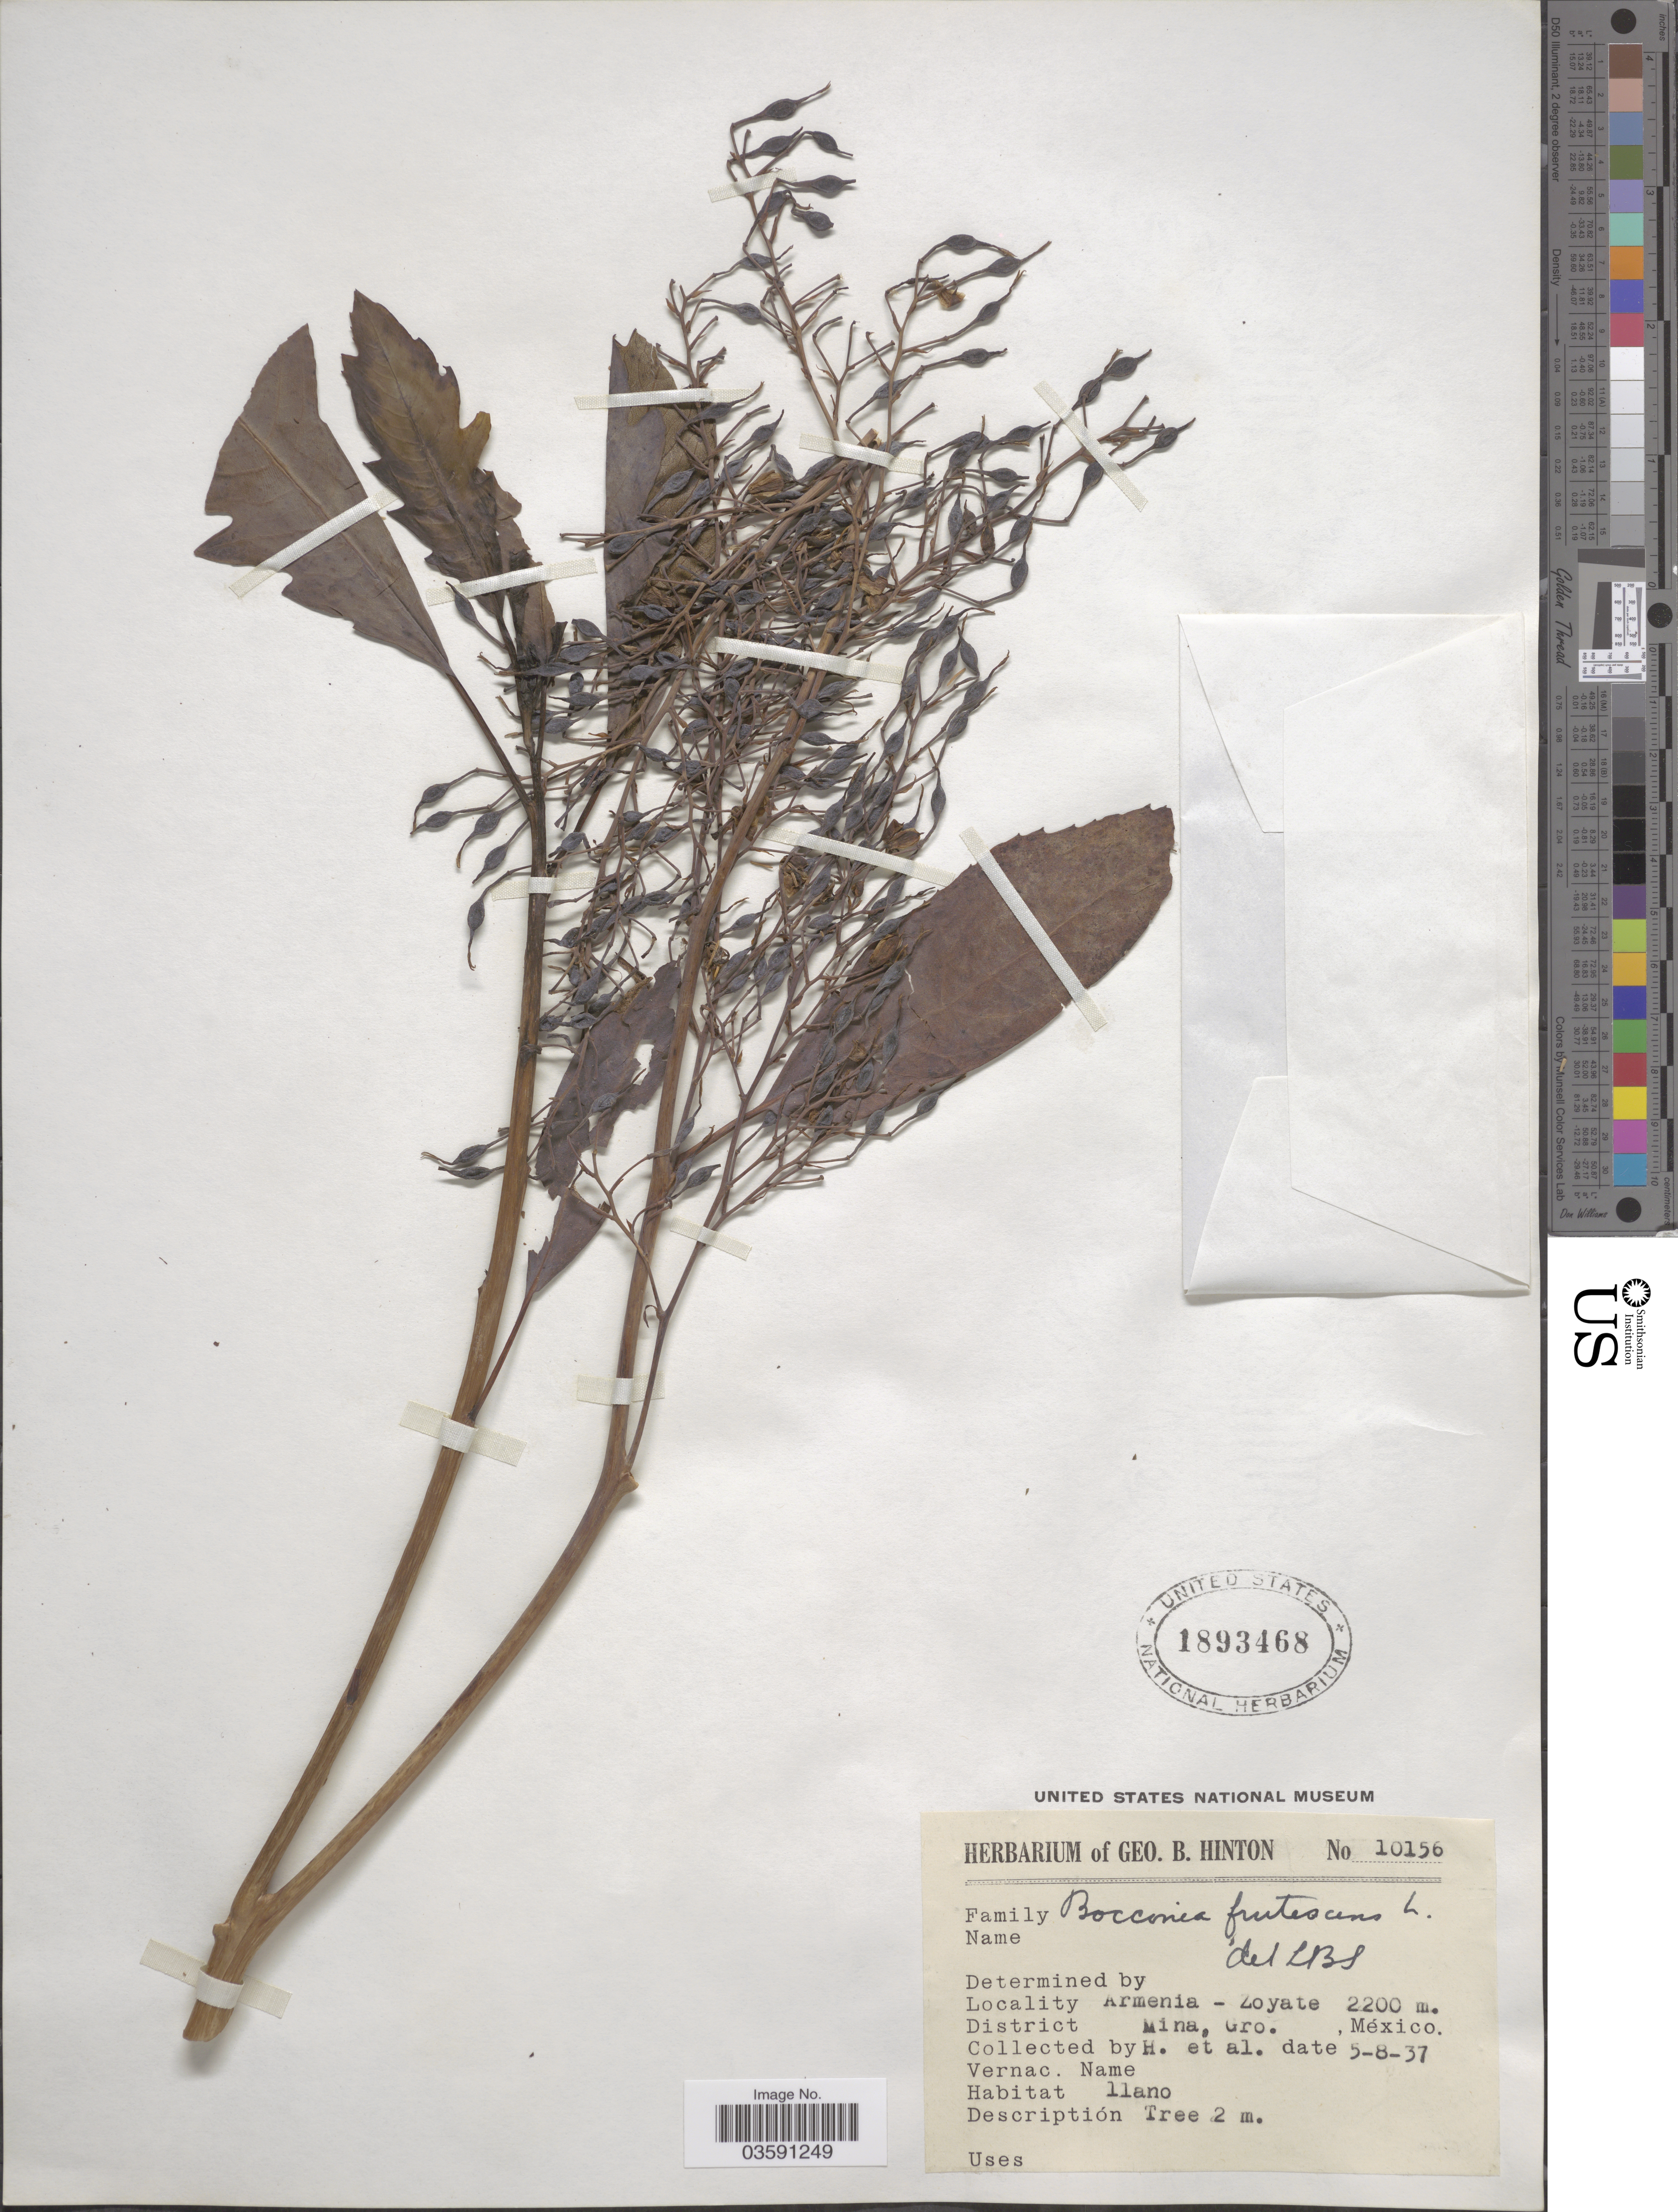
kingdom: Plantae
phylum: Tracheophyta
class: Magnoliopsida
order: Ranunculales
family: Papaveraceae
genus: Bocconia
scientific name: Bocconia frutescens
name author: L.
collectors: G. B. Hinton & et al.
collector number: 10156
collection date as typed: Transcribed d/m/y: 5/8/37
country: Mexico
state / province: Guerrero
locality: Armenia - Zoyate. District Mina.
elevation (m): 2200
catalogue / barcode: US 1893468